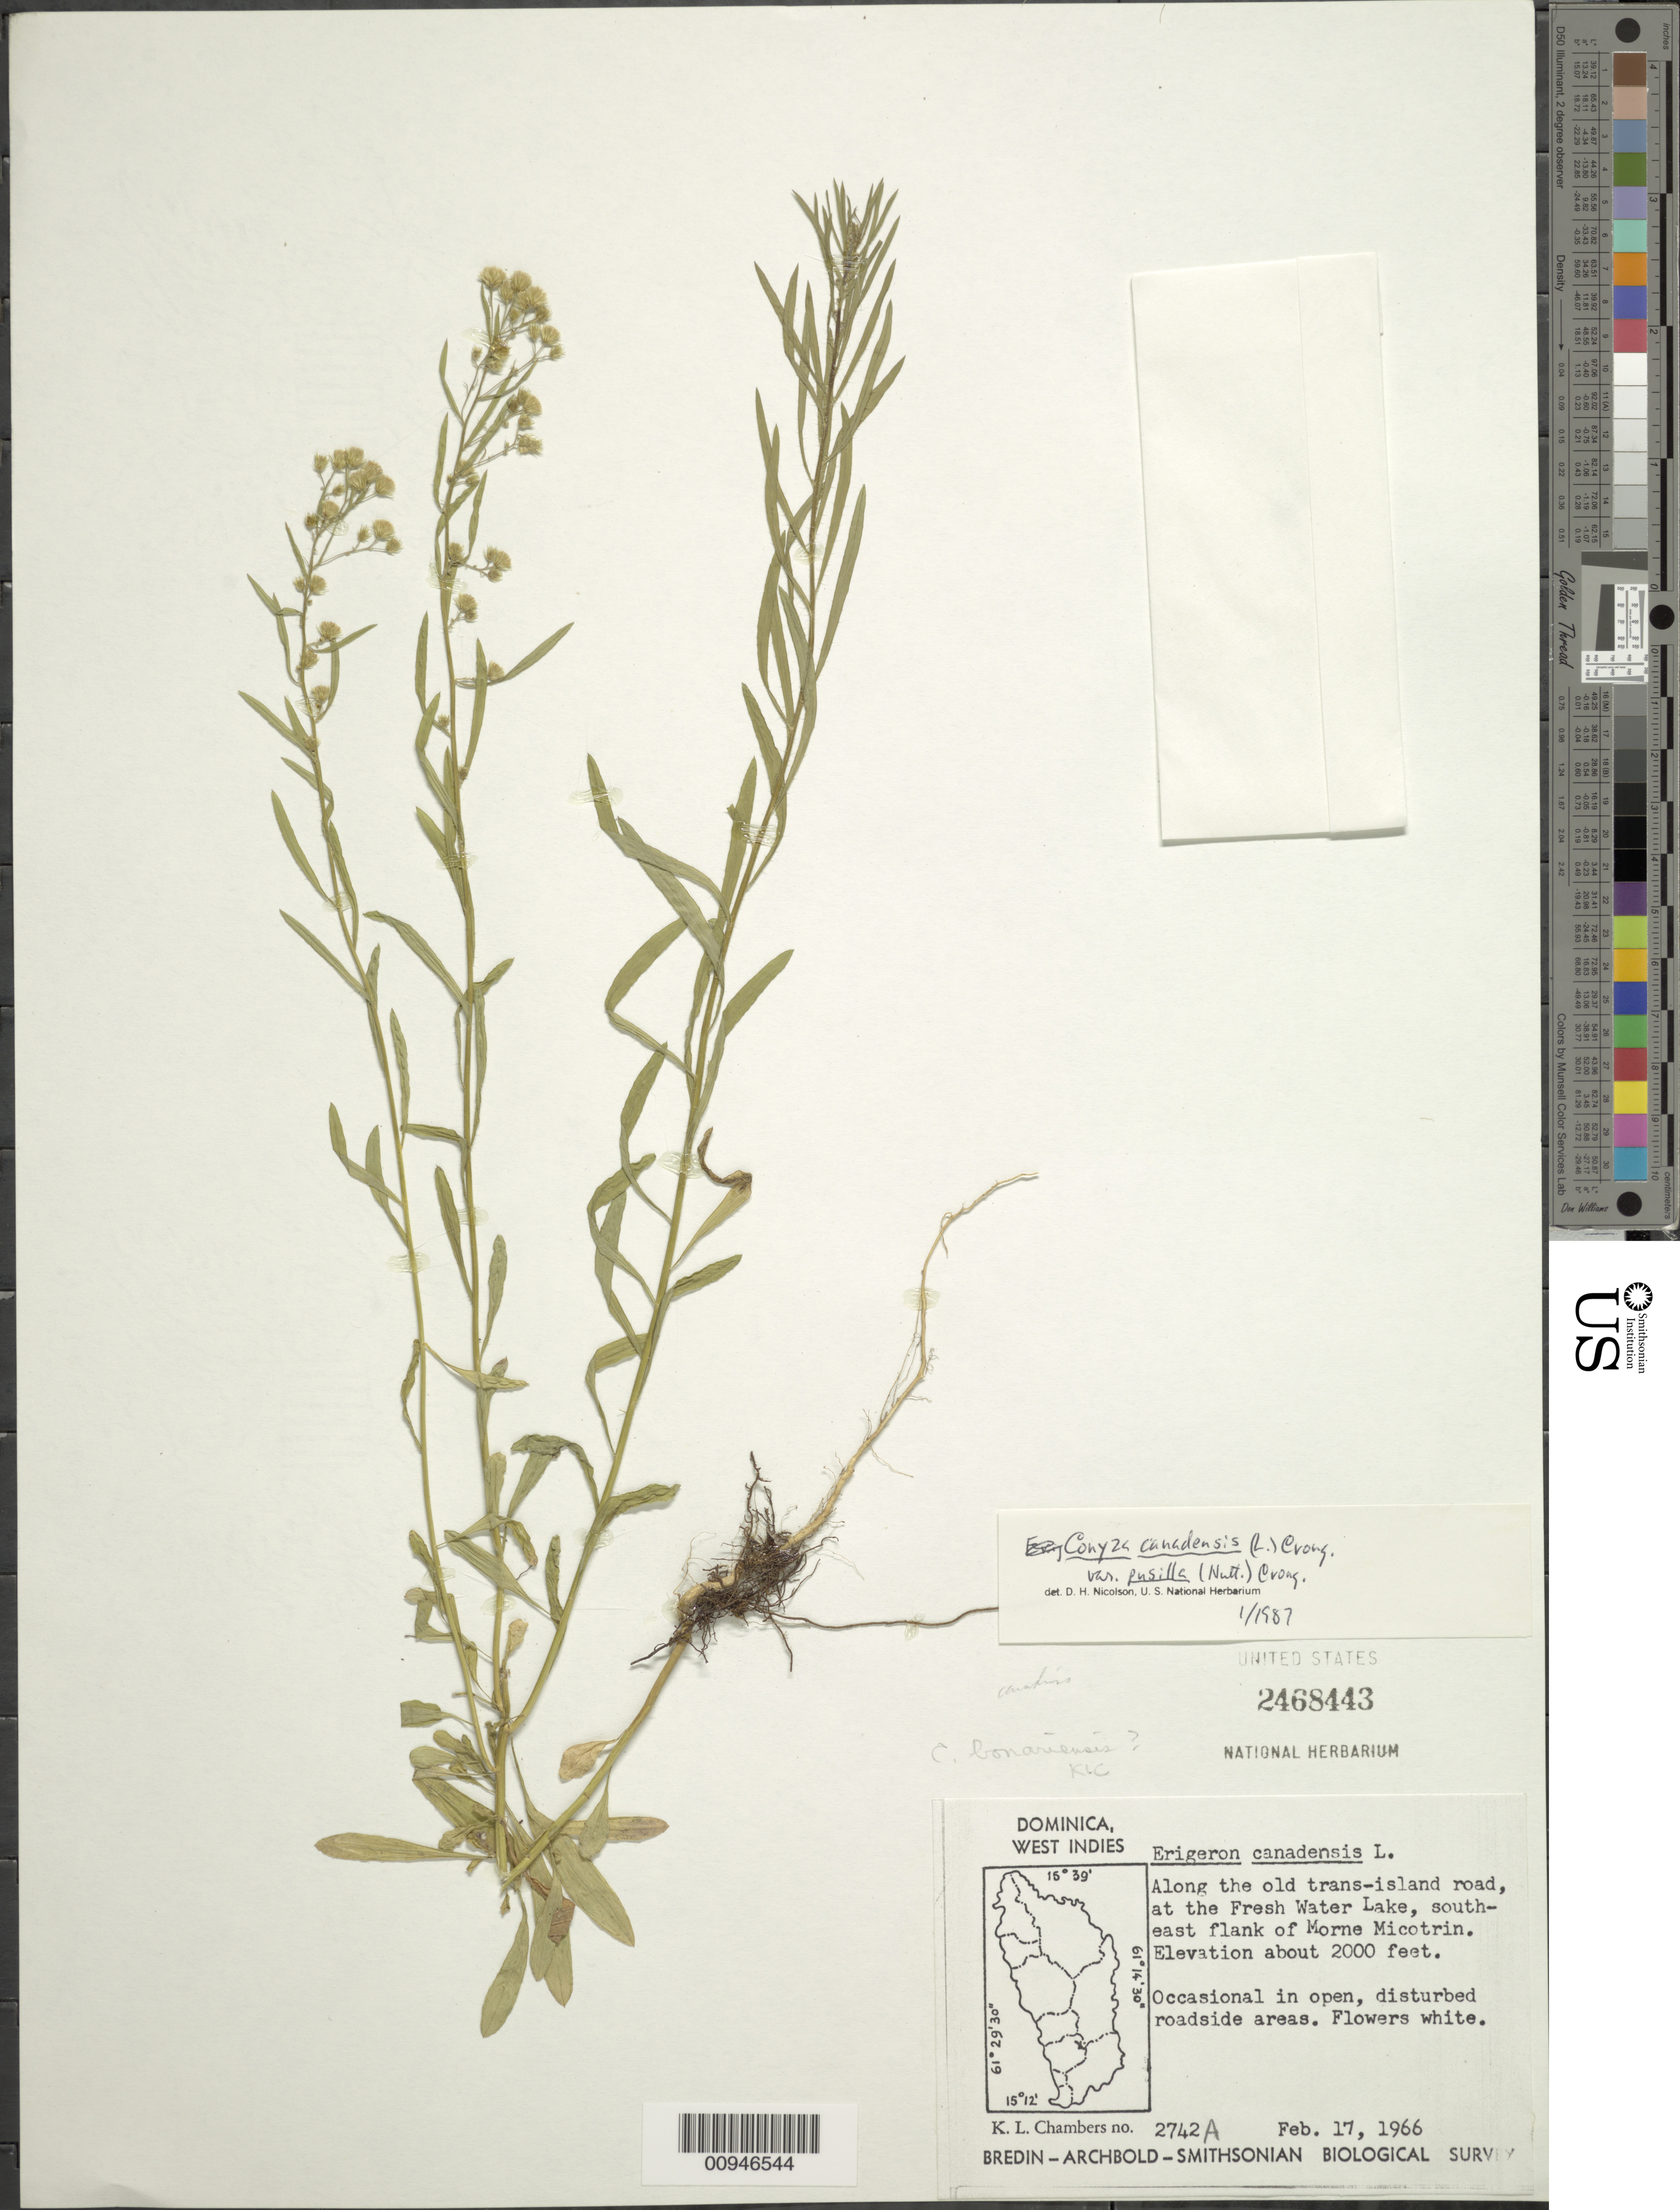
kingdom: Plantae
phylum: Tracheophyta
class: Magnoliopsida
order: Asterales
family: Asteraceae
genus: Conyza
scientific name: Conyza canadensis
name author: (L.) Cronq.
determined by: Nicolson, Dan H.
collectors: K. L. Chambers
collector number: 2742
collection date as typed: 17 Feb 1966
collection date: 1966-02-17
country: Dominica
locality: Along the old trans-island road, at the Fresh Water Lake, SE flank of Morne Micotrin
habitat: Open, disturbed roadside areas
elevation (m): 610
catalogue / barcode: US 2468443